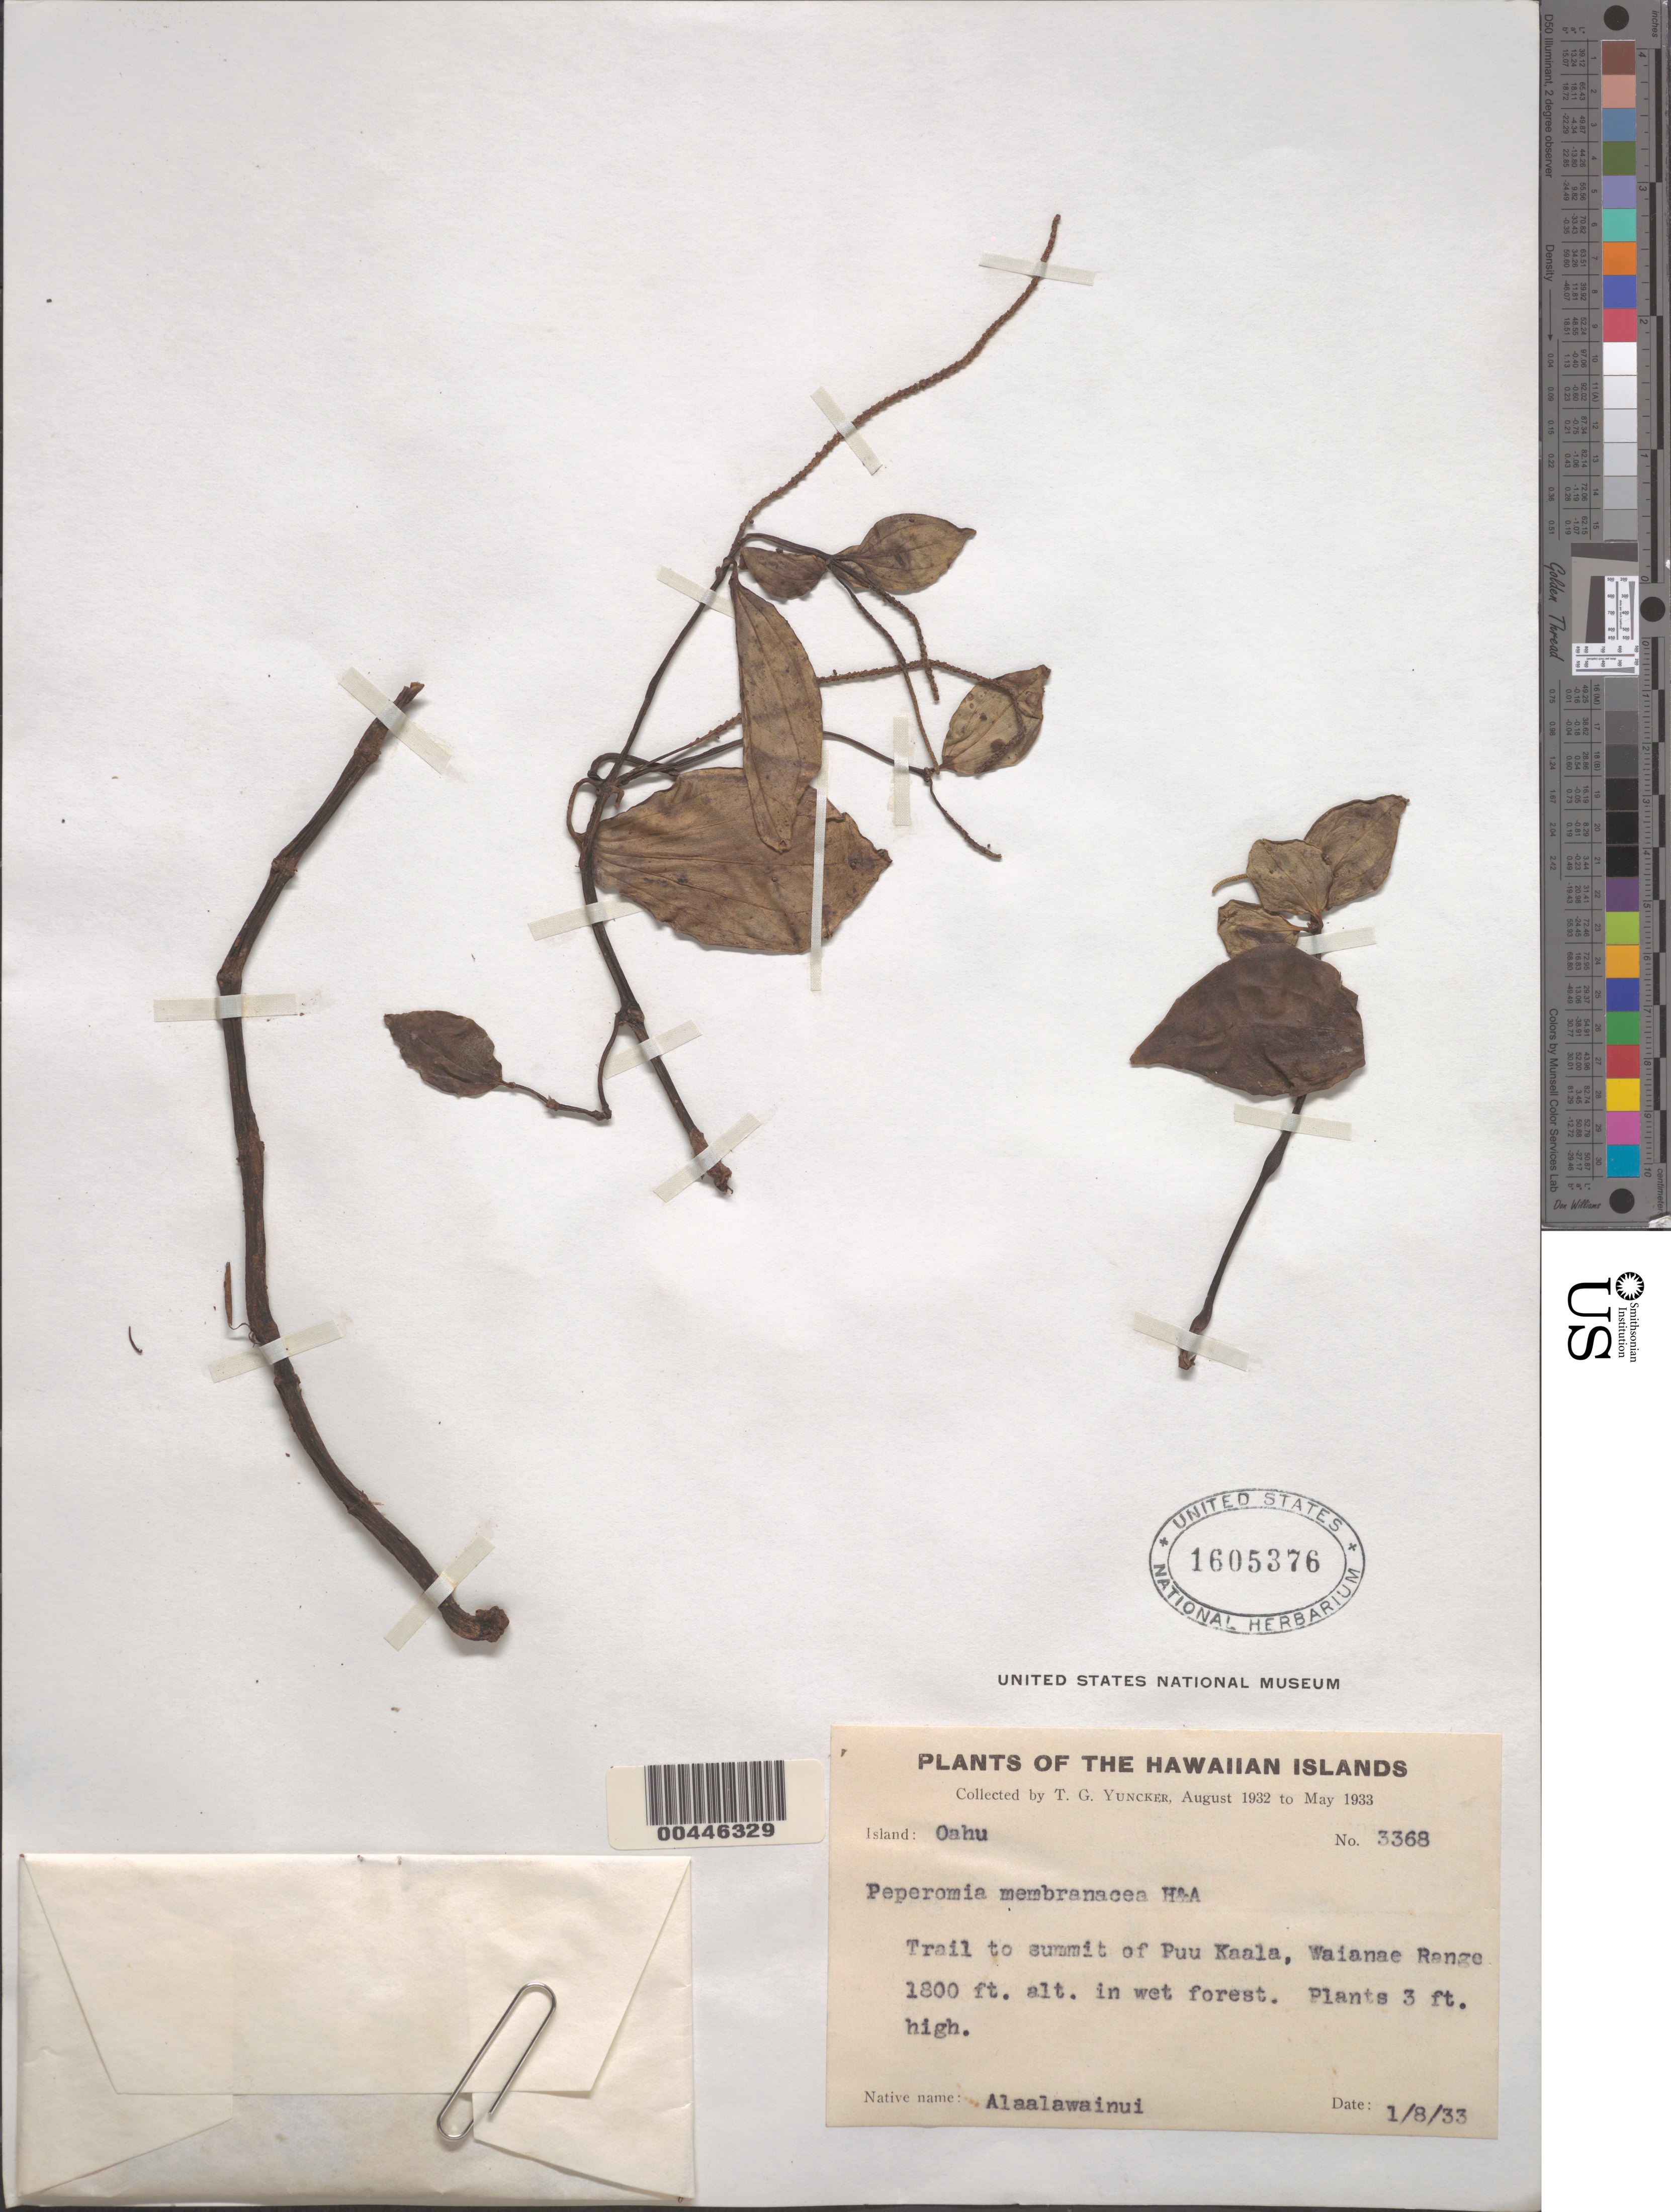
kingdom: Plantae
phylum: Tracheophyta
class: Magnoliopsida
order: Piperales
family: Piperaceae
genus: Peperomia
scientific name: Peperomia membranacea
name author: Hook. & Arn.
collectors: T. G. Yuncker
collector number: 3368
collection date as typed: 8 Jan 1933 or 1 Aug 1933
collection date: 1933-01-08 or 1933-08-01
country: United States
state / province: Hawaii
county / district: Honolulu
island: Oahu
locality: Trail to summit of Puu Kaala, Waianae Range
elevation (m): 549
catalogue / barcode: US 1605376